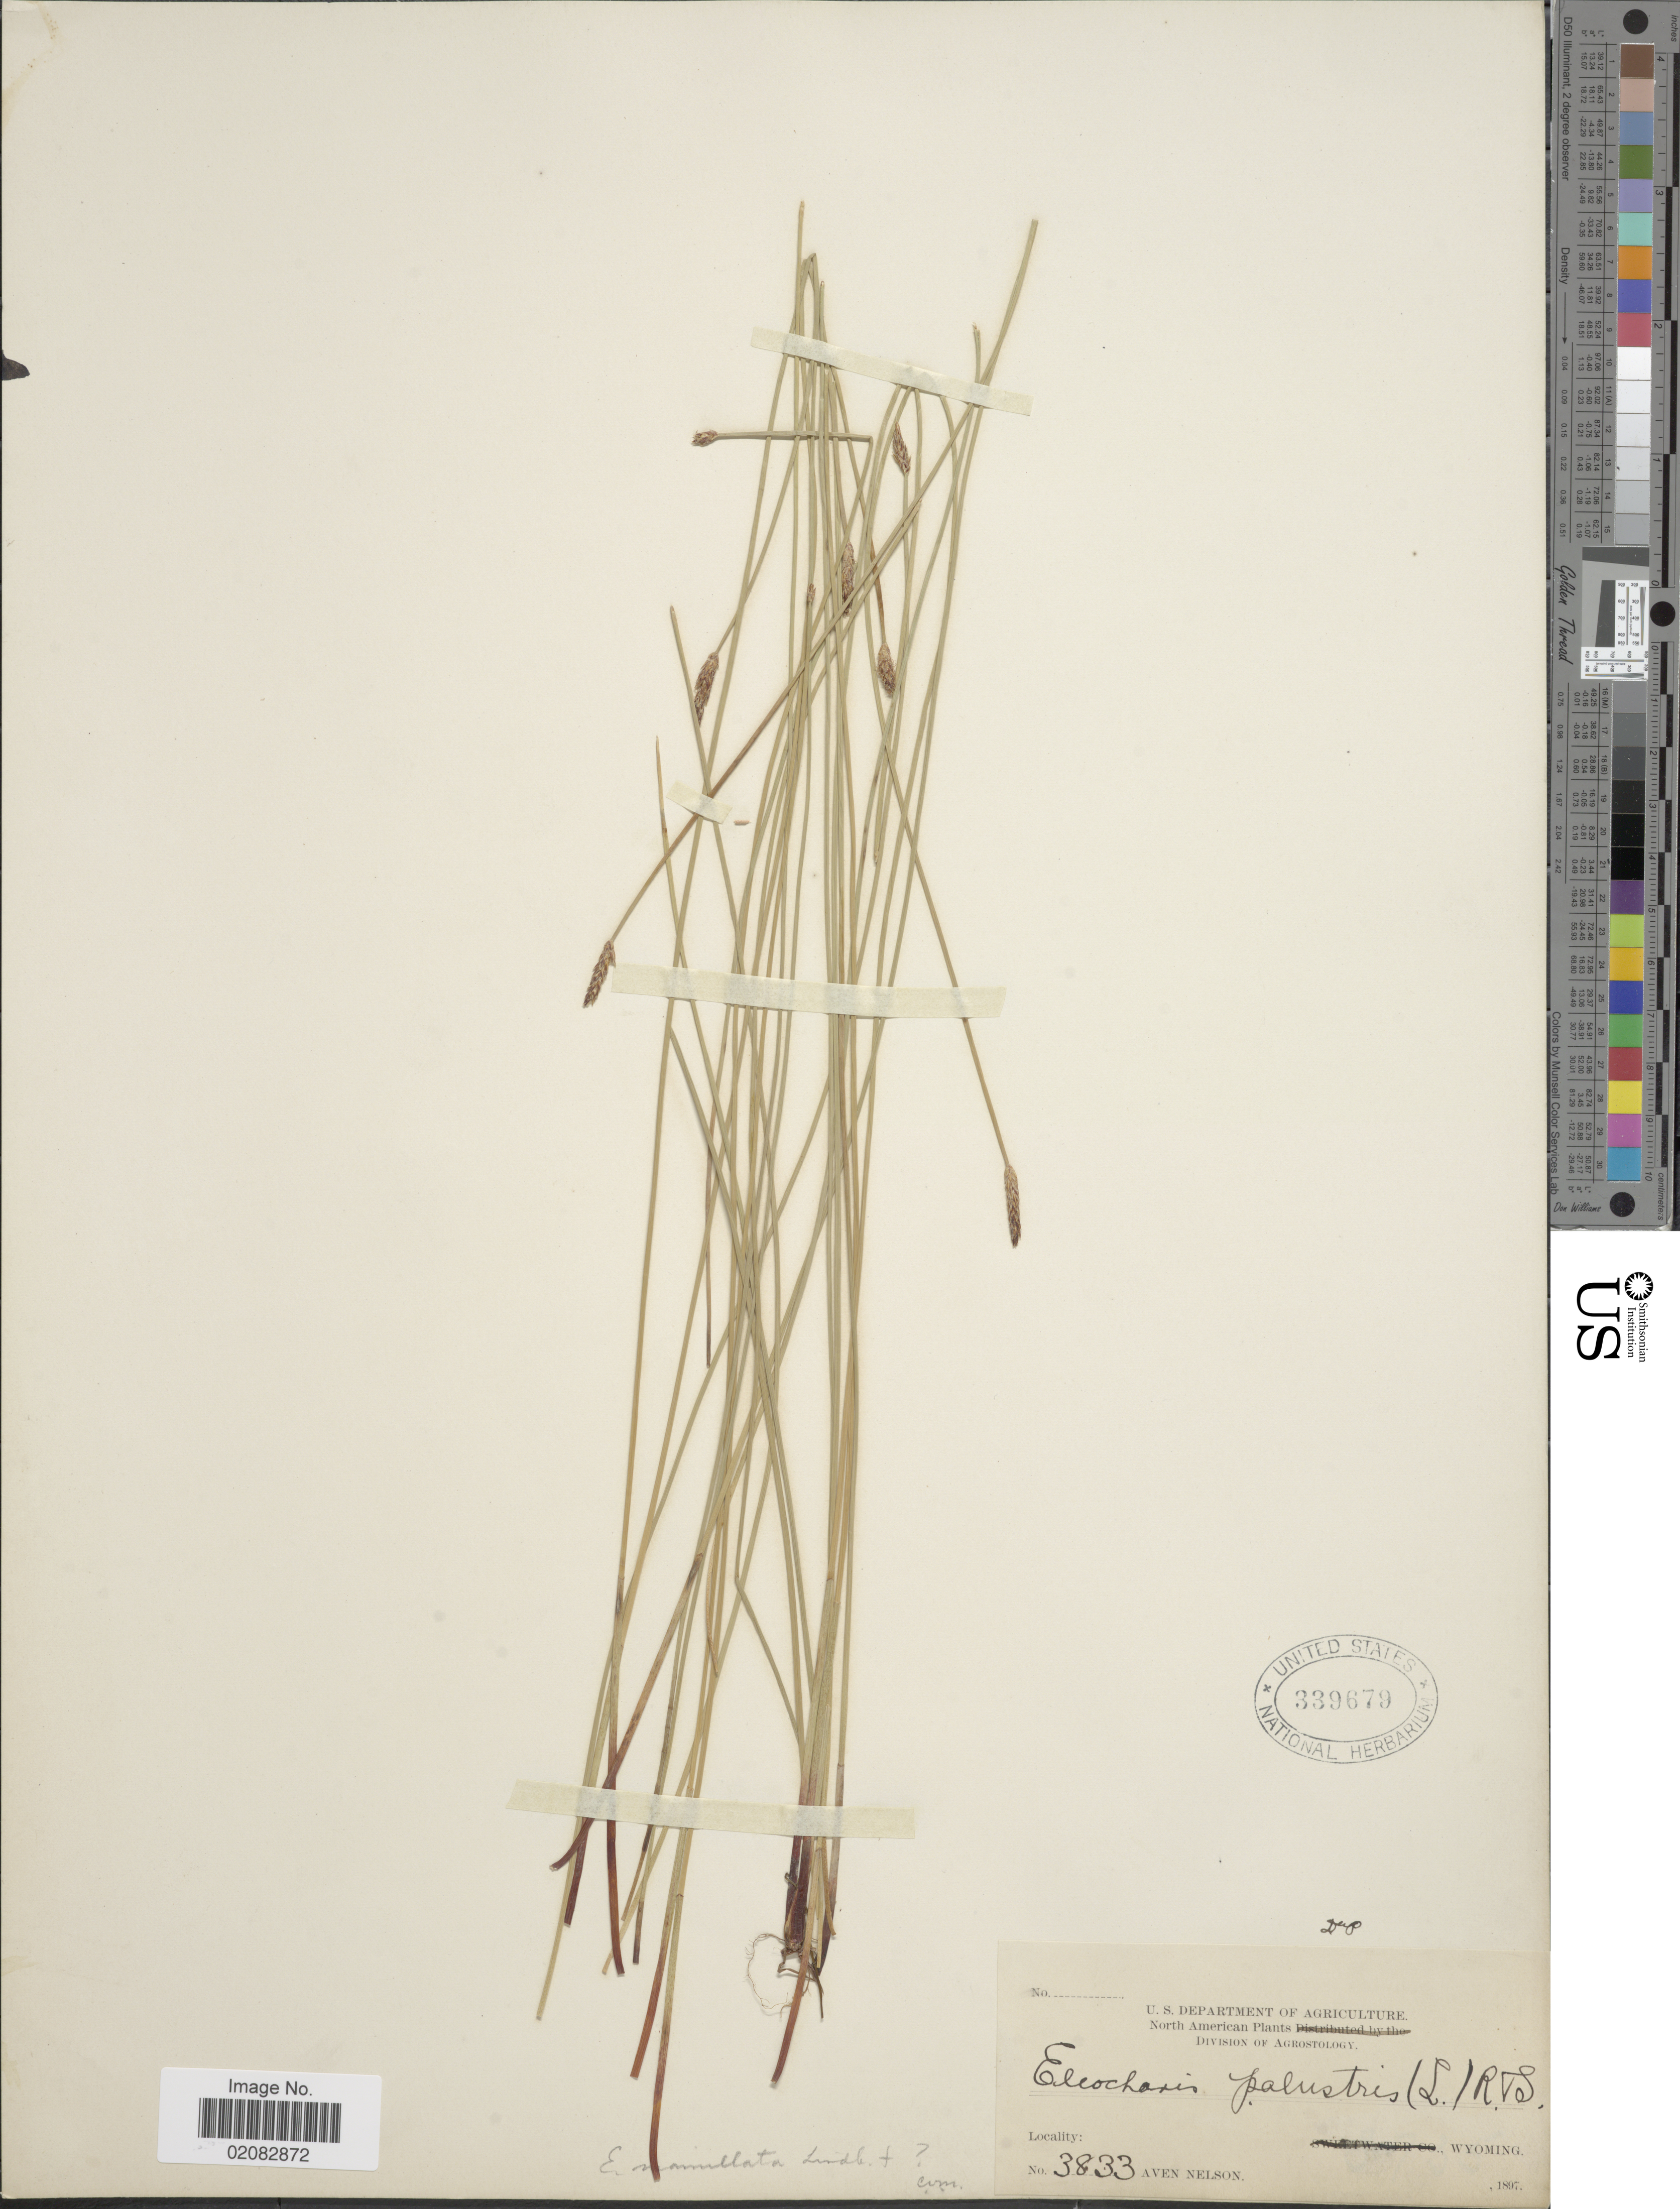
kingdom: Plantae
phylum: Tracheophyta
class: Liliopsida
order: Poales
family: Cyperaceae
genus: Eleocharis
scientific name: Eleocharis macrostachya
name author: Britton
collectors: A. Nelson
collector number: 3833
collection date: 1897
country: United States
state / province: Wyoming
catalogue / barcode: US 339679